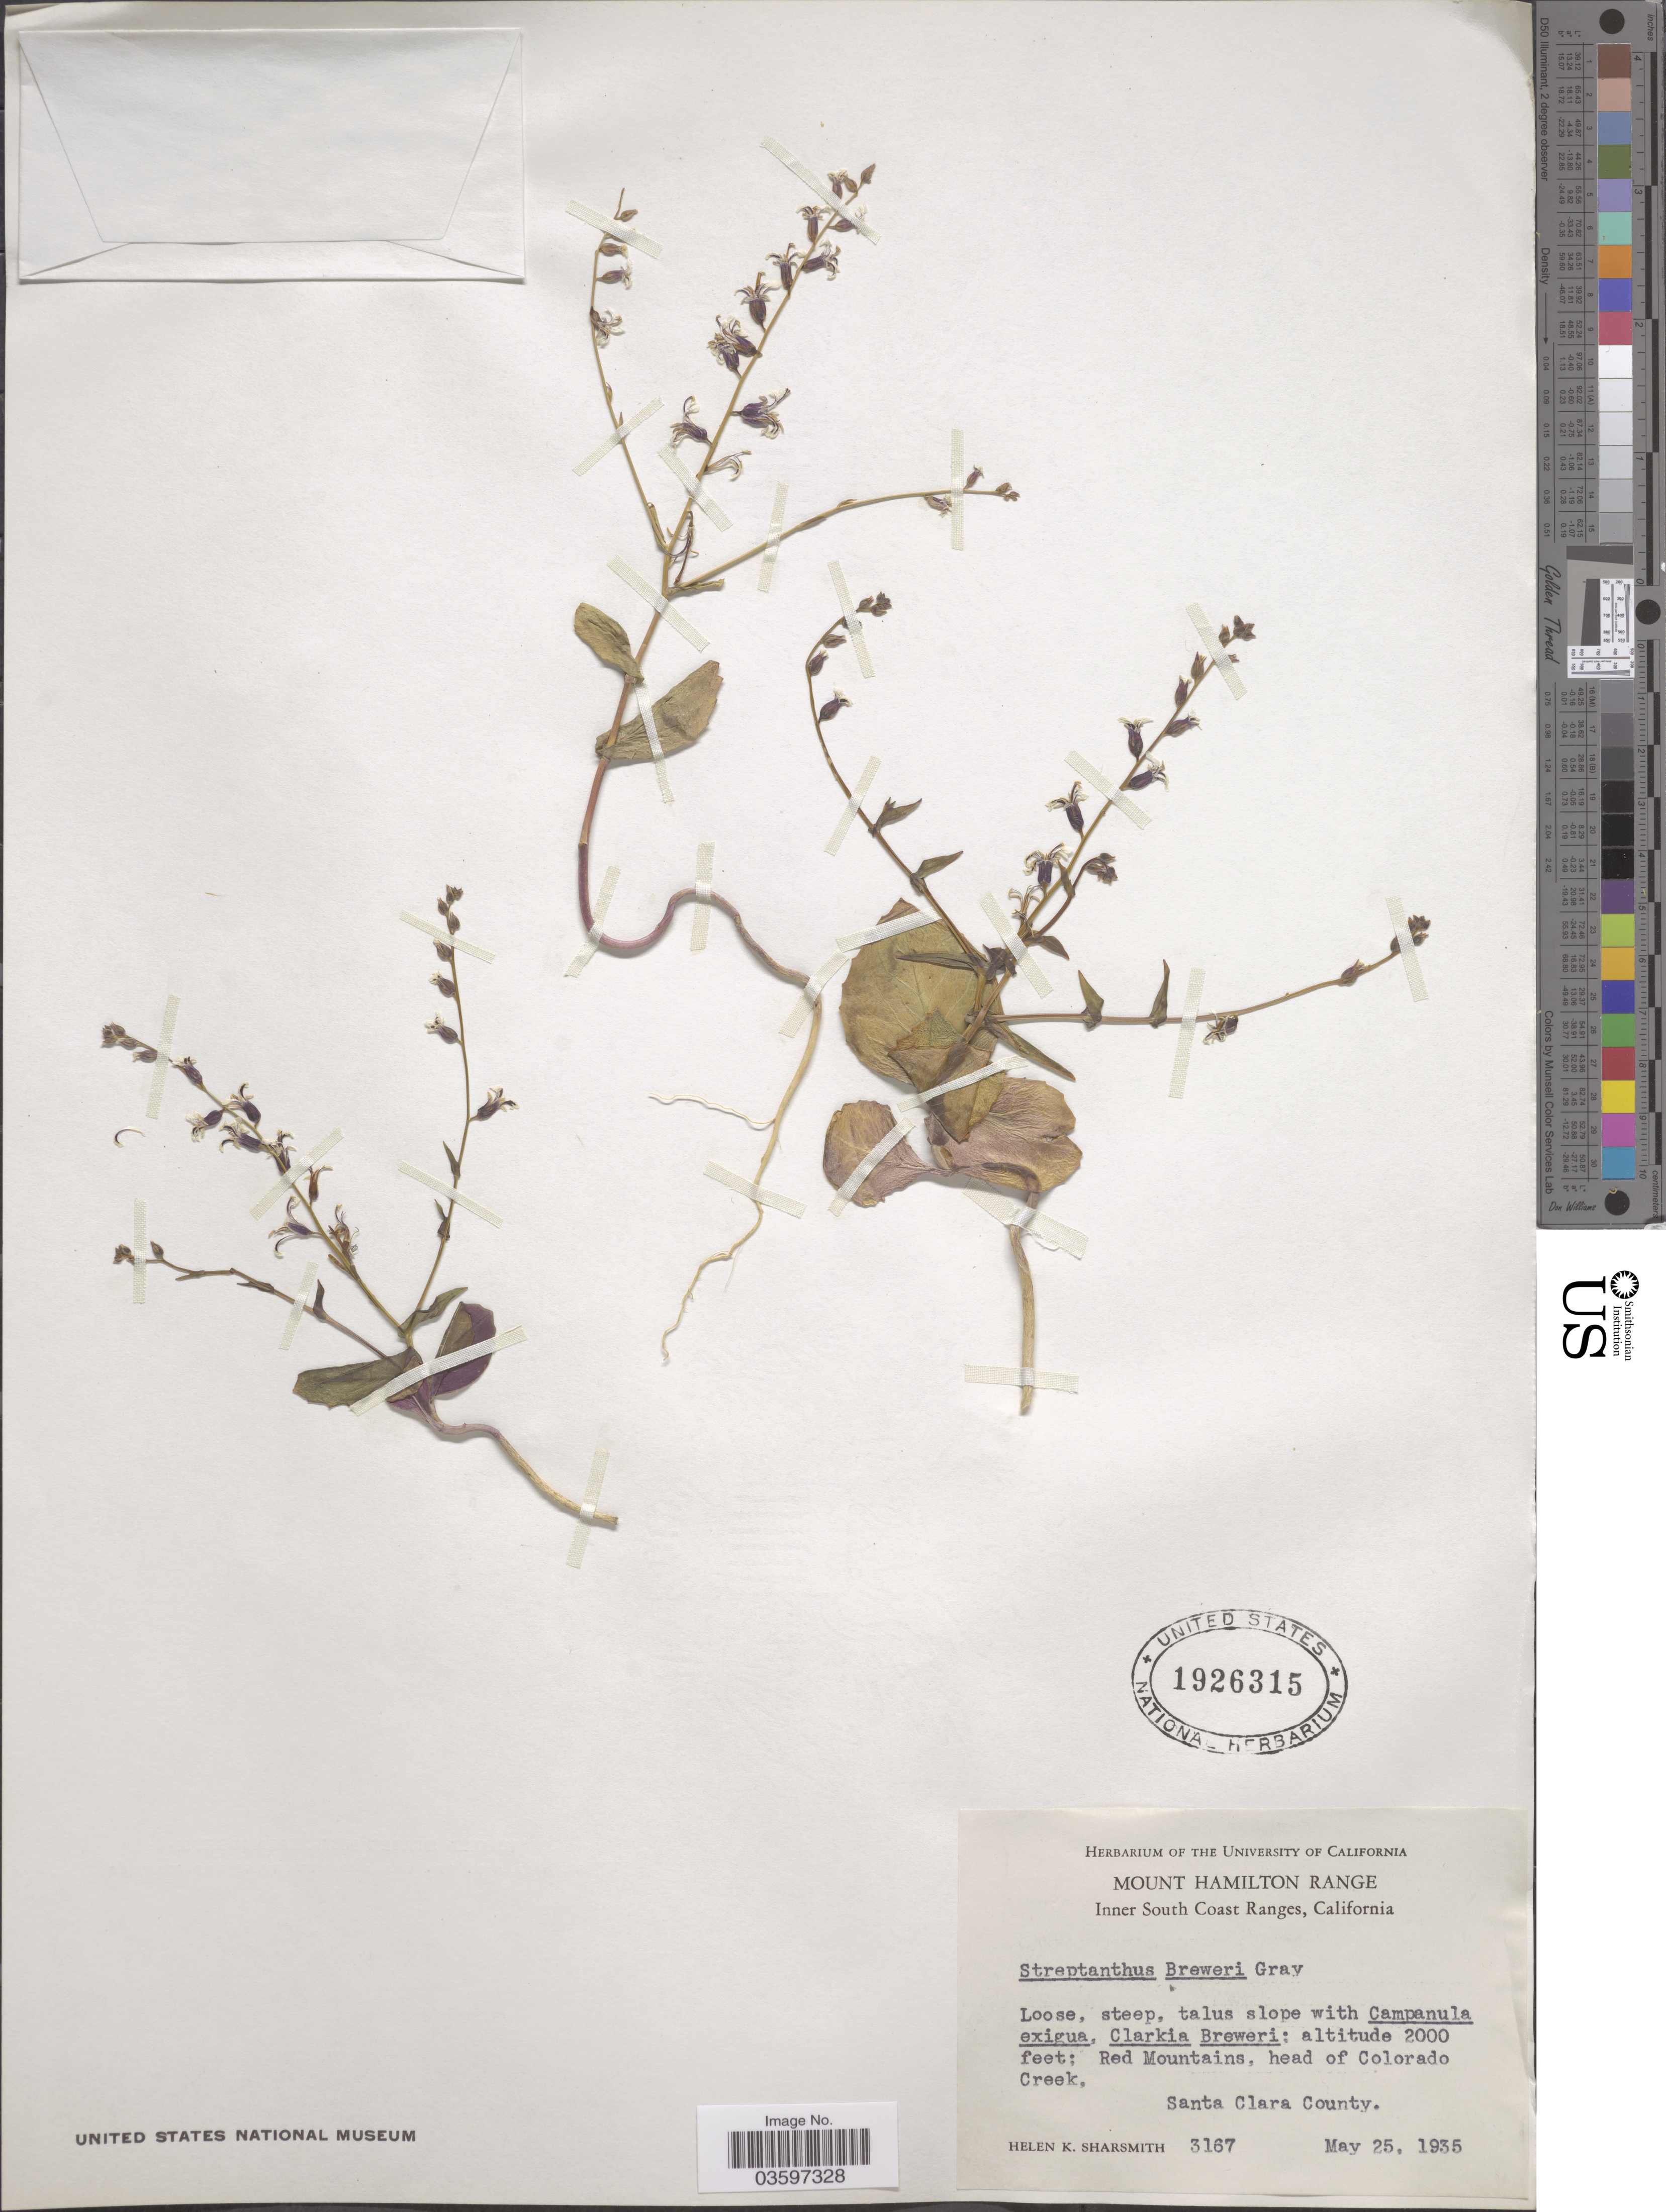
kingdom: Plantae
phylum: Tracheophyta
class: Magnoliopsida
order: Brassicales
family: Brassicaceae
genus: Streptanthus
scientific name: Streptanthus breweri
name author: A. Gray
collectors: H. Sharsmith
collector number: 3167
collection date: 1935-05-25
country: United States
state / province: California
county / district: Santa Clara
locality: Mount Hamilton Range. Inner South Coast Ranges. Red Mountains, head of Colorado Creek, Santa Clara County.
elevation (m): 610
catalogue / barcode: US 1926315